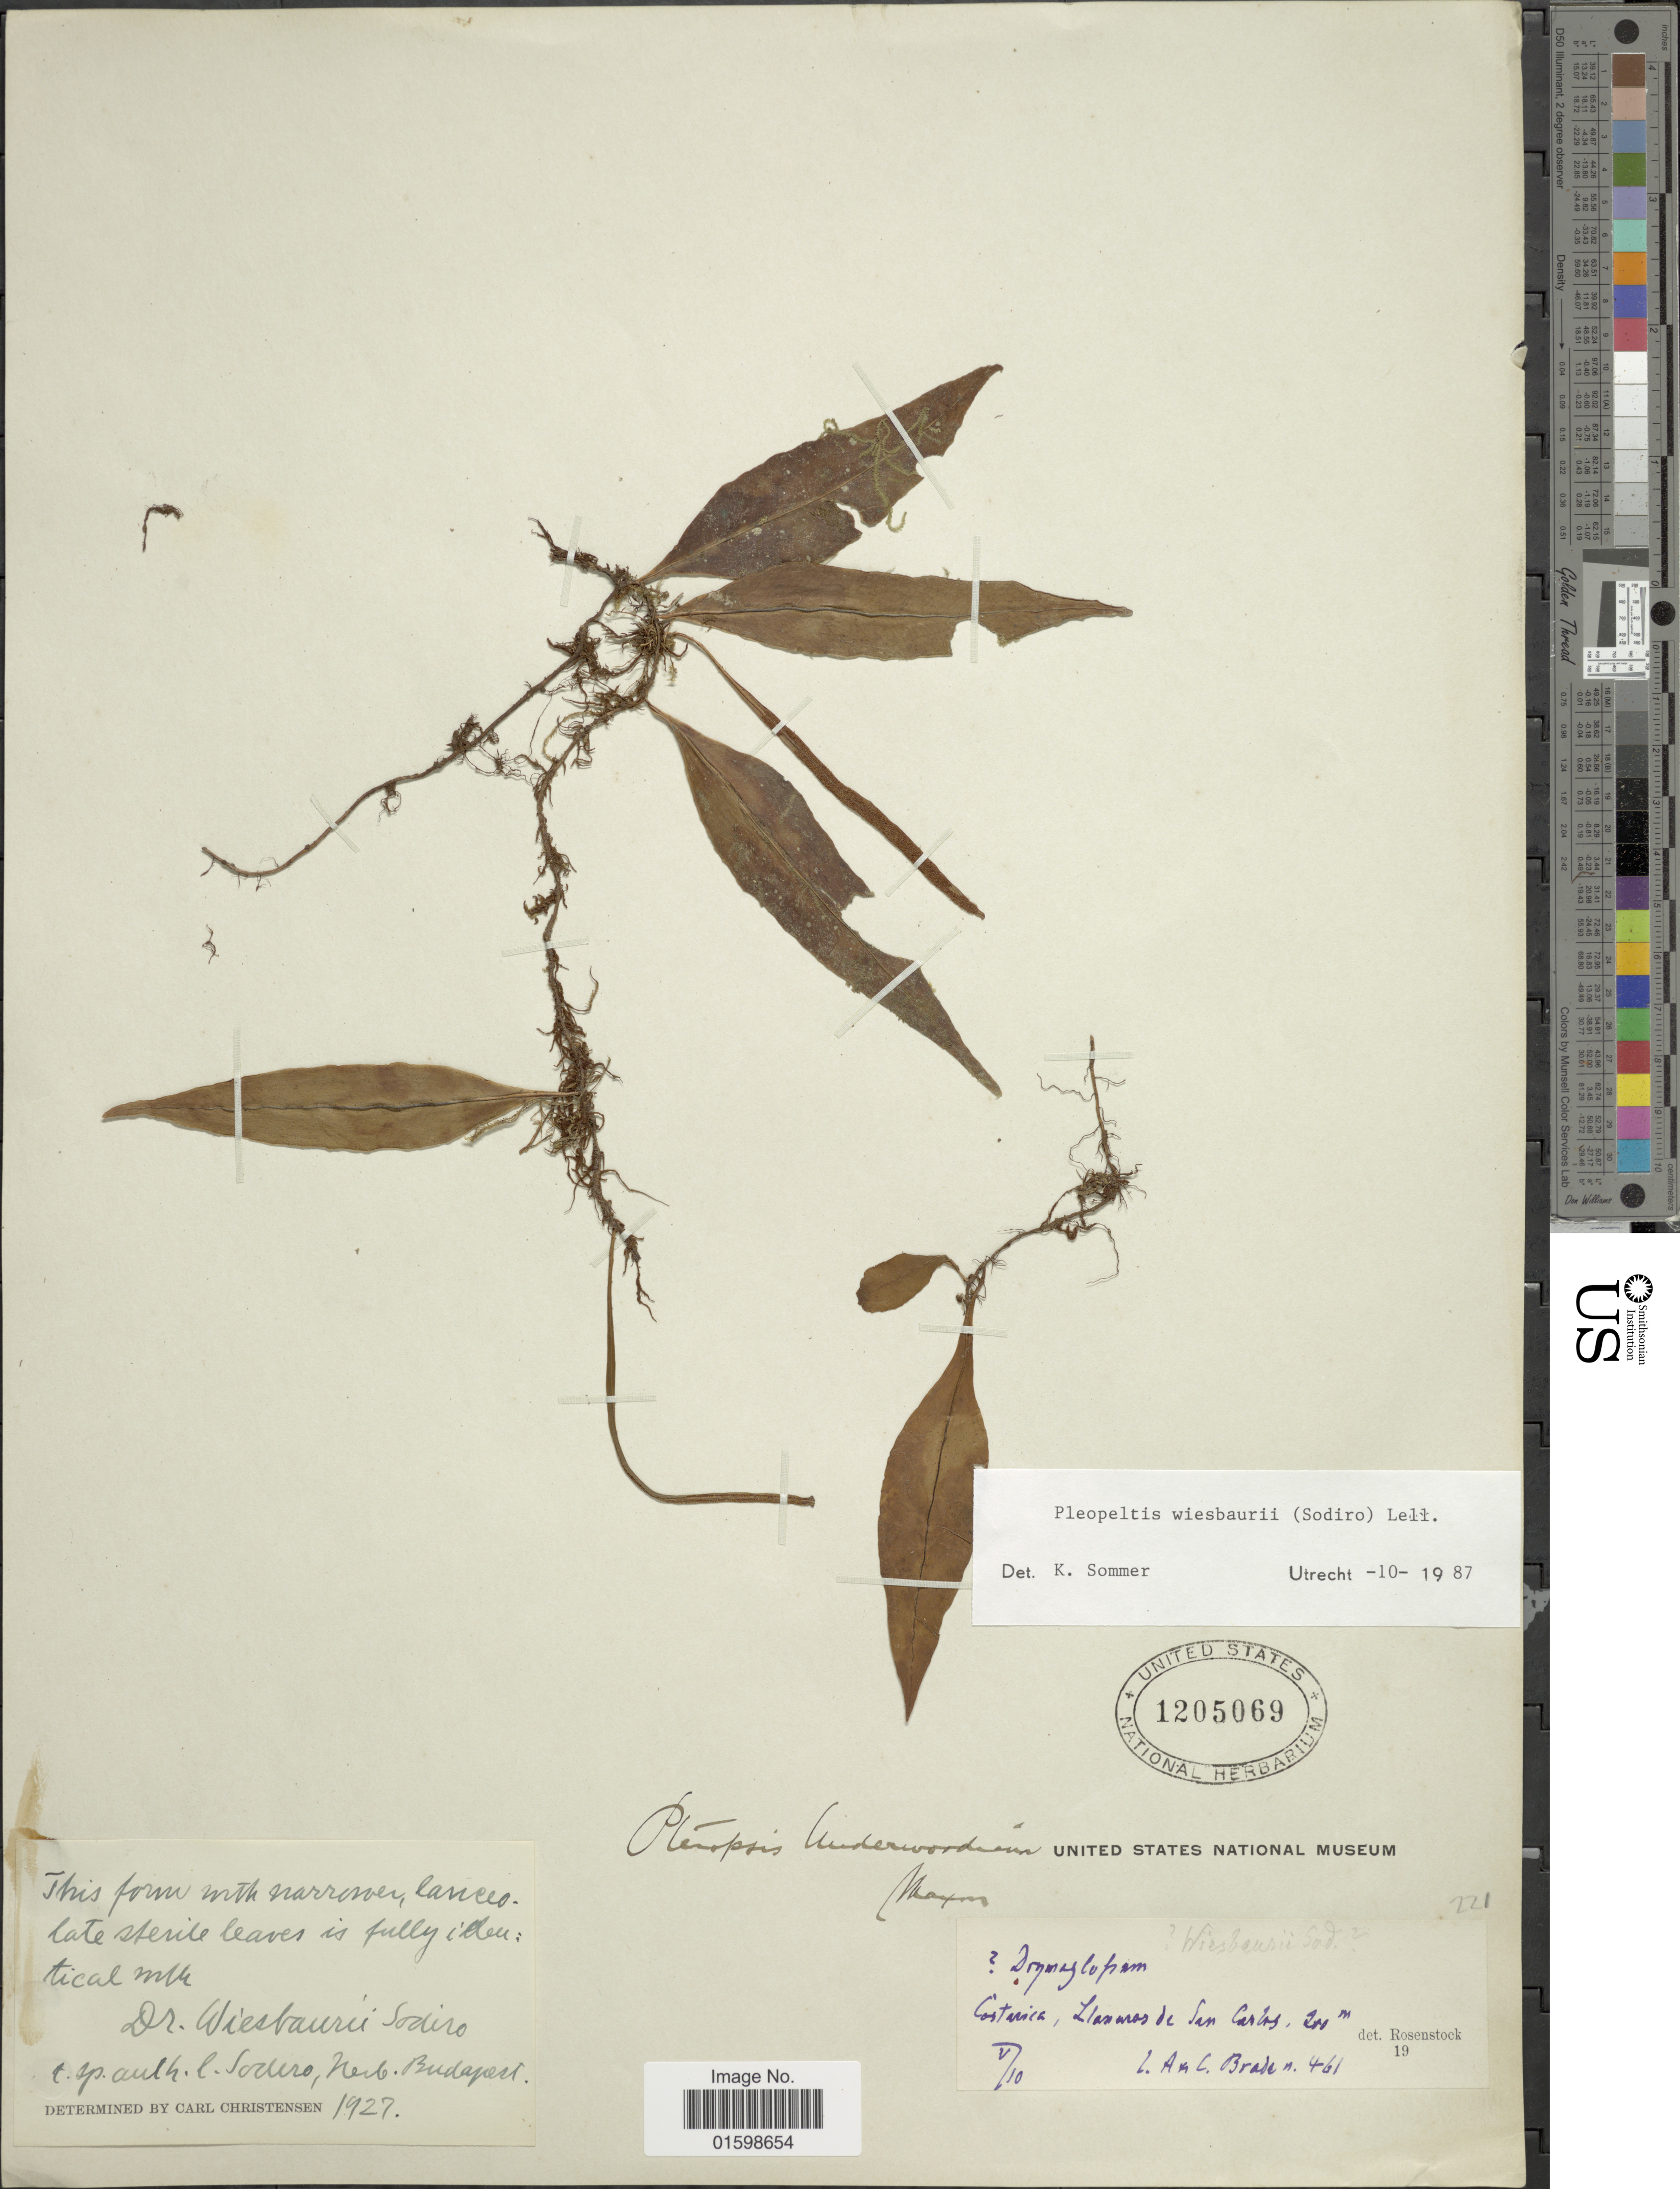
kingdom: Plantae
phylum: Tracheophyta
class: Polypodiopsida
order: Polypodiales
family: Polypodiaceae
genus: Pleopeltis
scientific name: Pleopeltis wiesbaurii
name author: (Sodiro) Lellinger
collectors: A. C. Brade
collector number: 461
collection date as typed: Transcribed d/m/y: /5/10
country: Costa Rica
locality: Llanuras de San Carlos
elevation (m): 200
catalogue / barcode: US 1205069